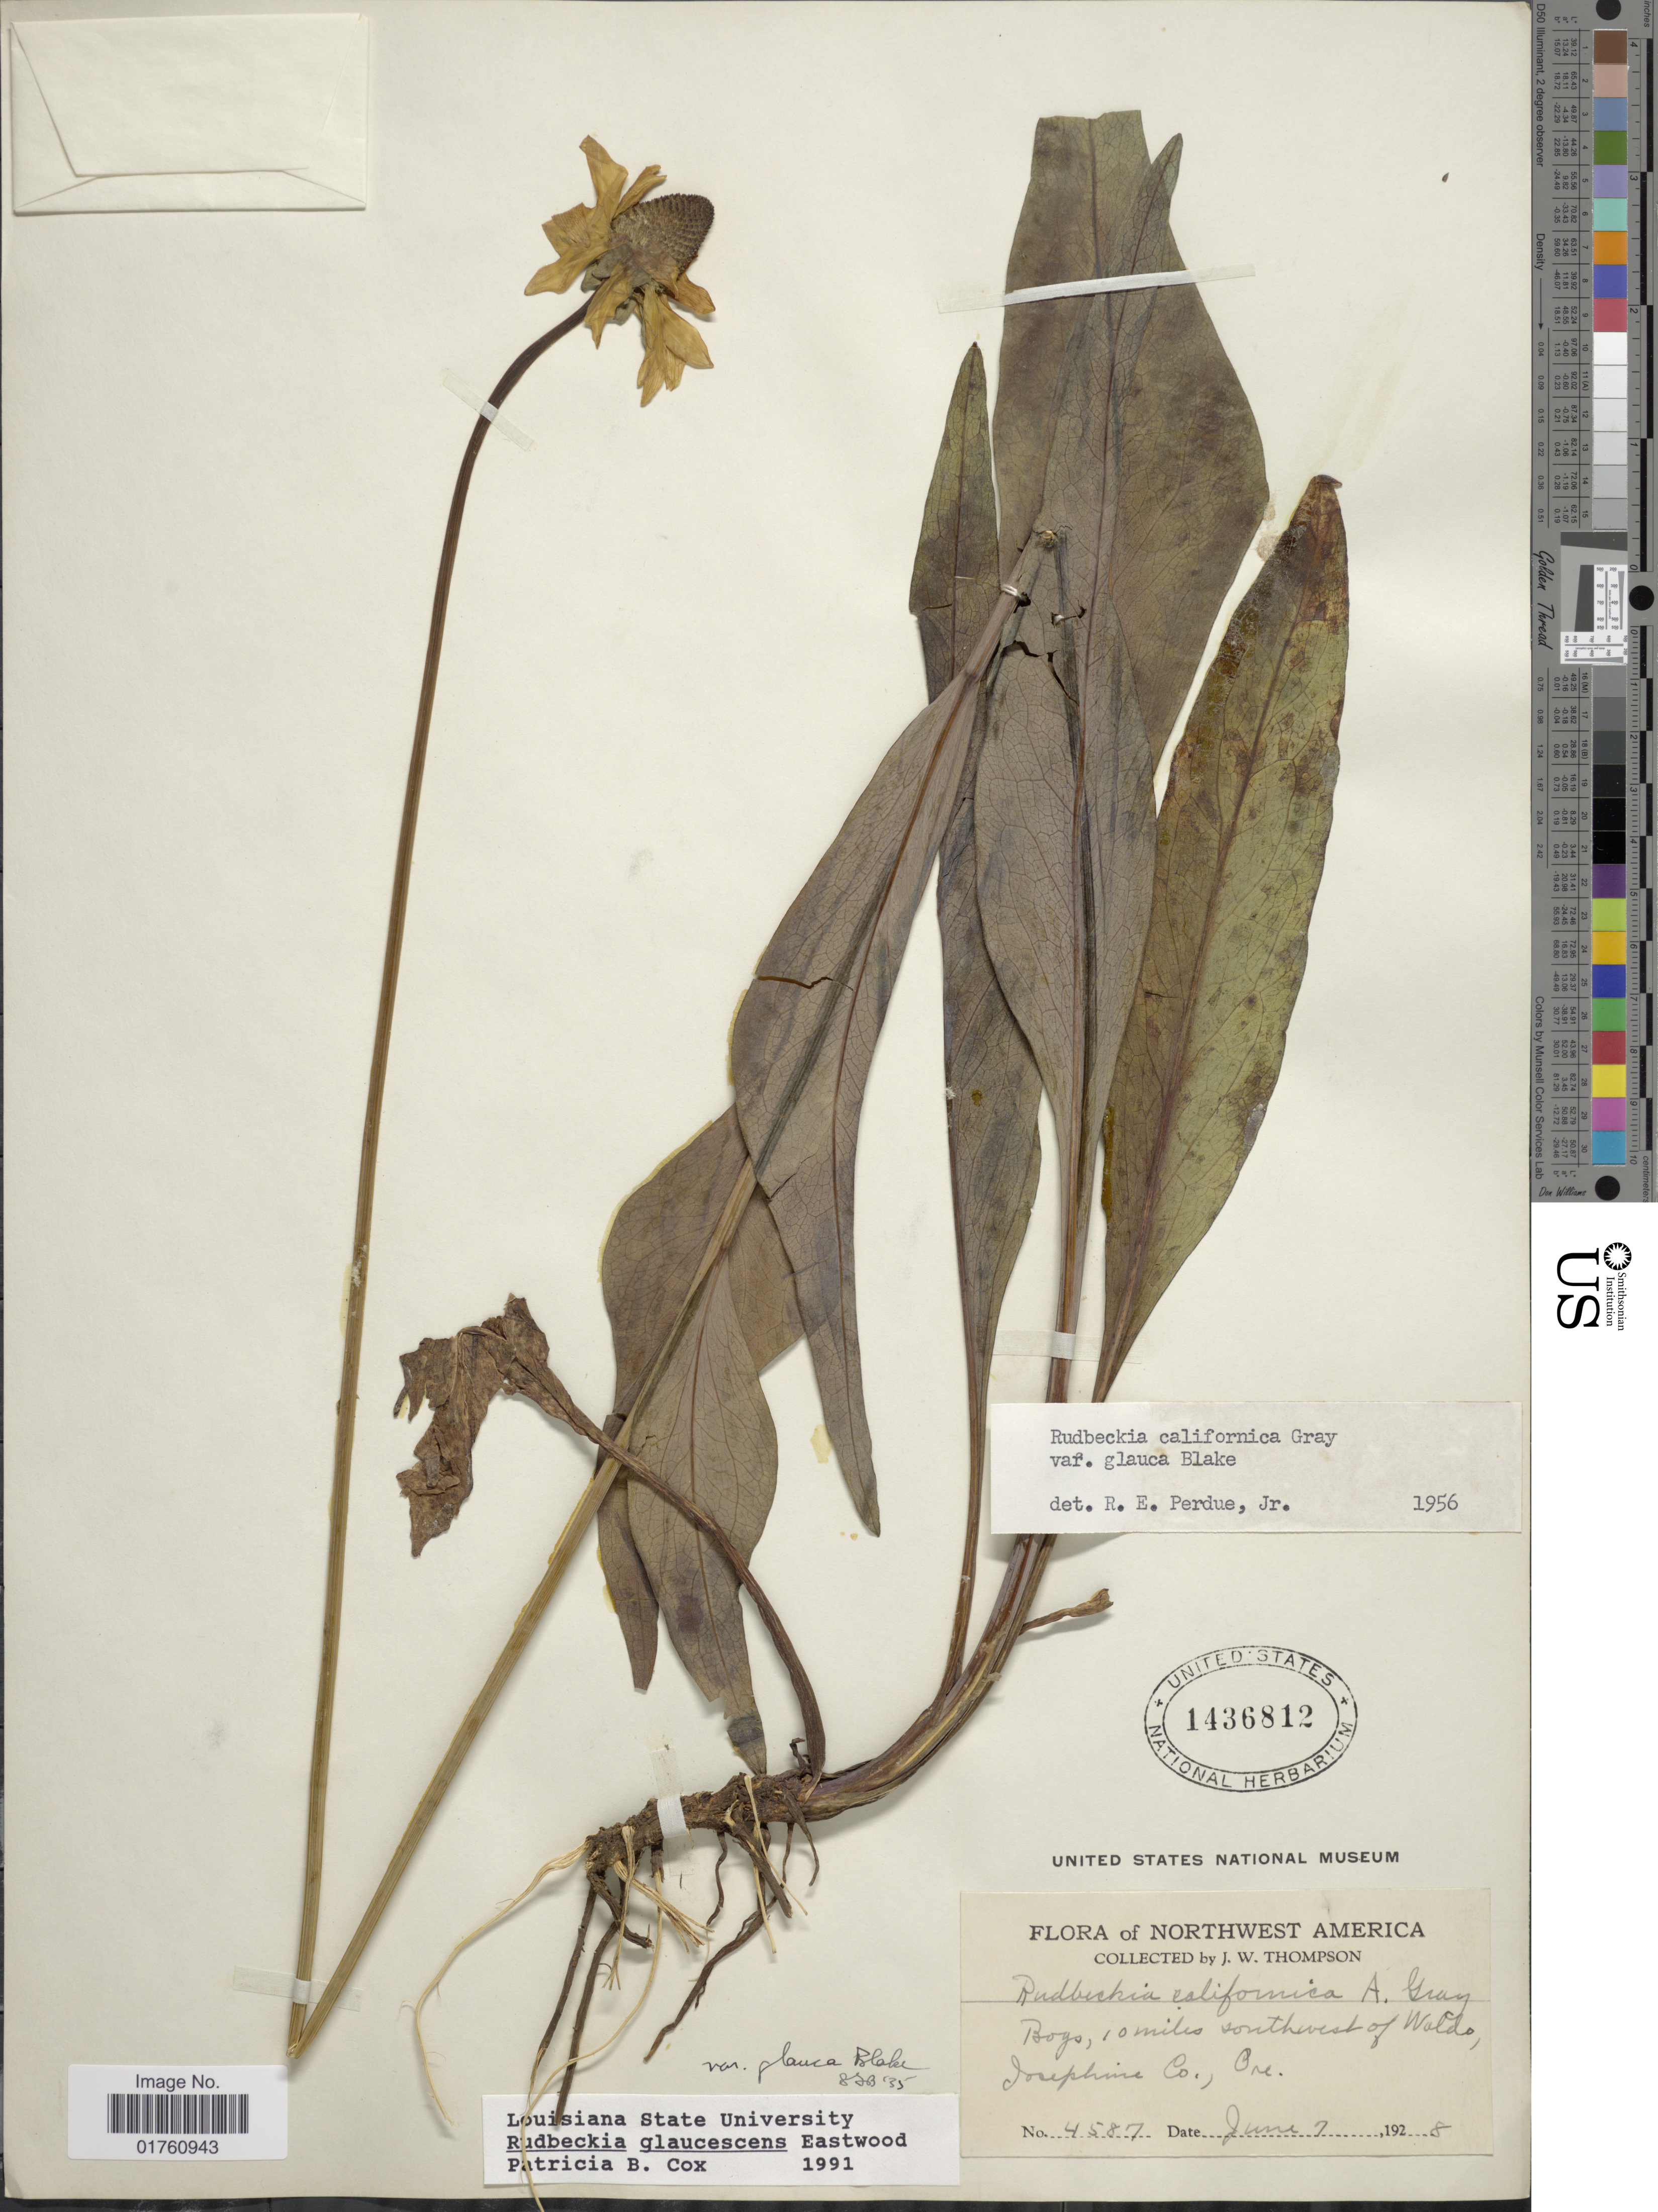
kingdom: Plantae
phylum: Tracheophyta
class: Magnoliopsida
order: Asterales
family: Asteraceae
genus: Rudbeckia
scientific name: Rudbeckia glaucescens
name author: Eastward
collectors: J. W. Thompson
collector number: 4587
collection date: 1928-06-07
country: United States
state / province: Oregon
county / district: Josephine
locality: Boys, 10 miles southwest of Waldo, Josephine Co., Northwest America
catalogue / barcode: US 1436812